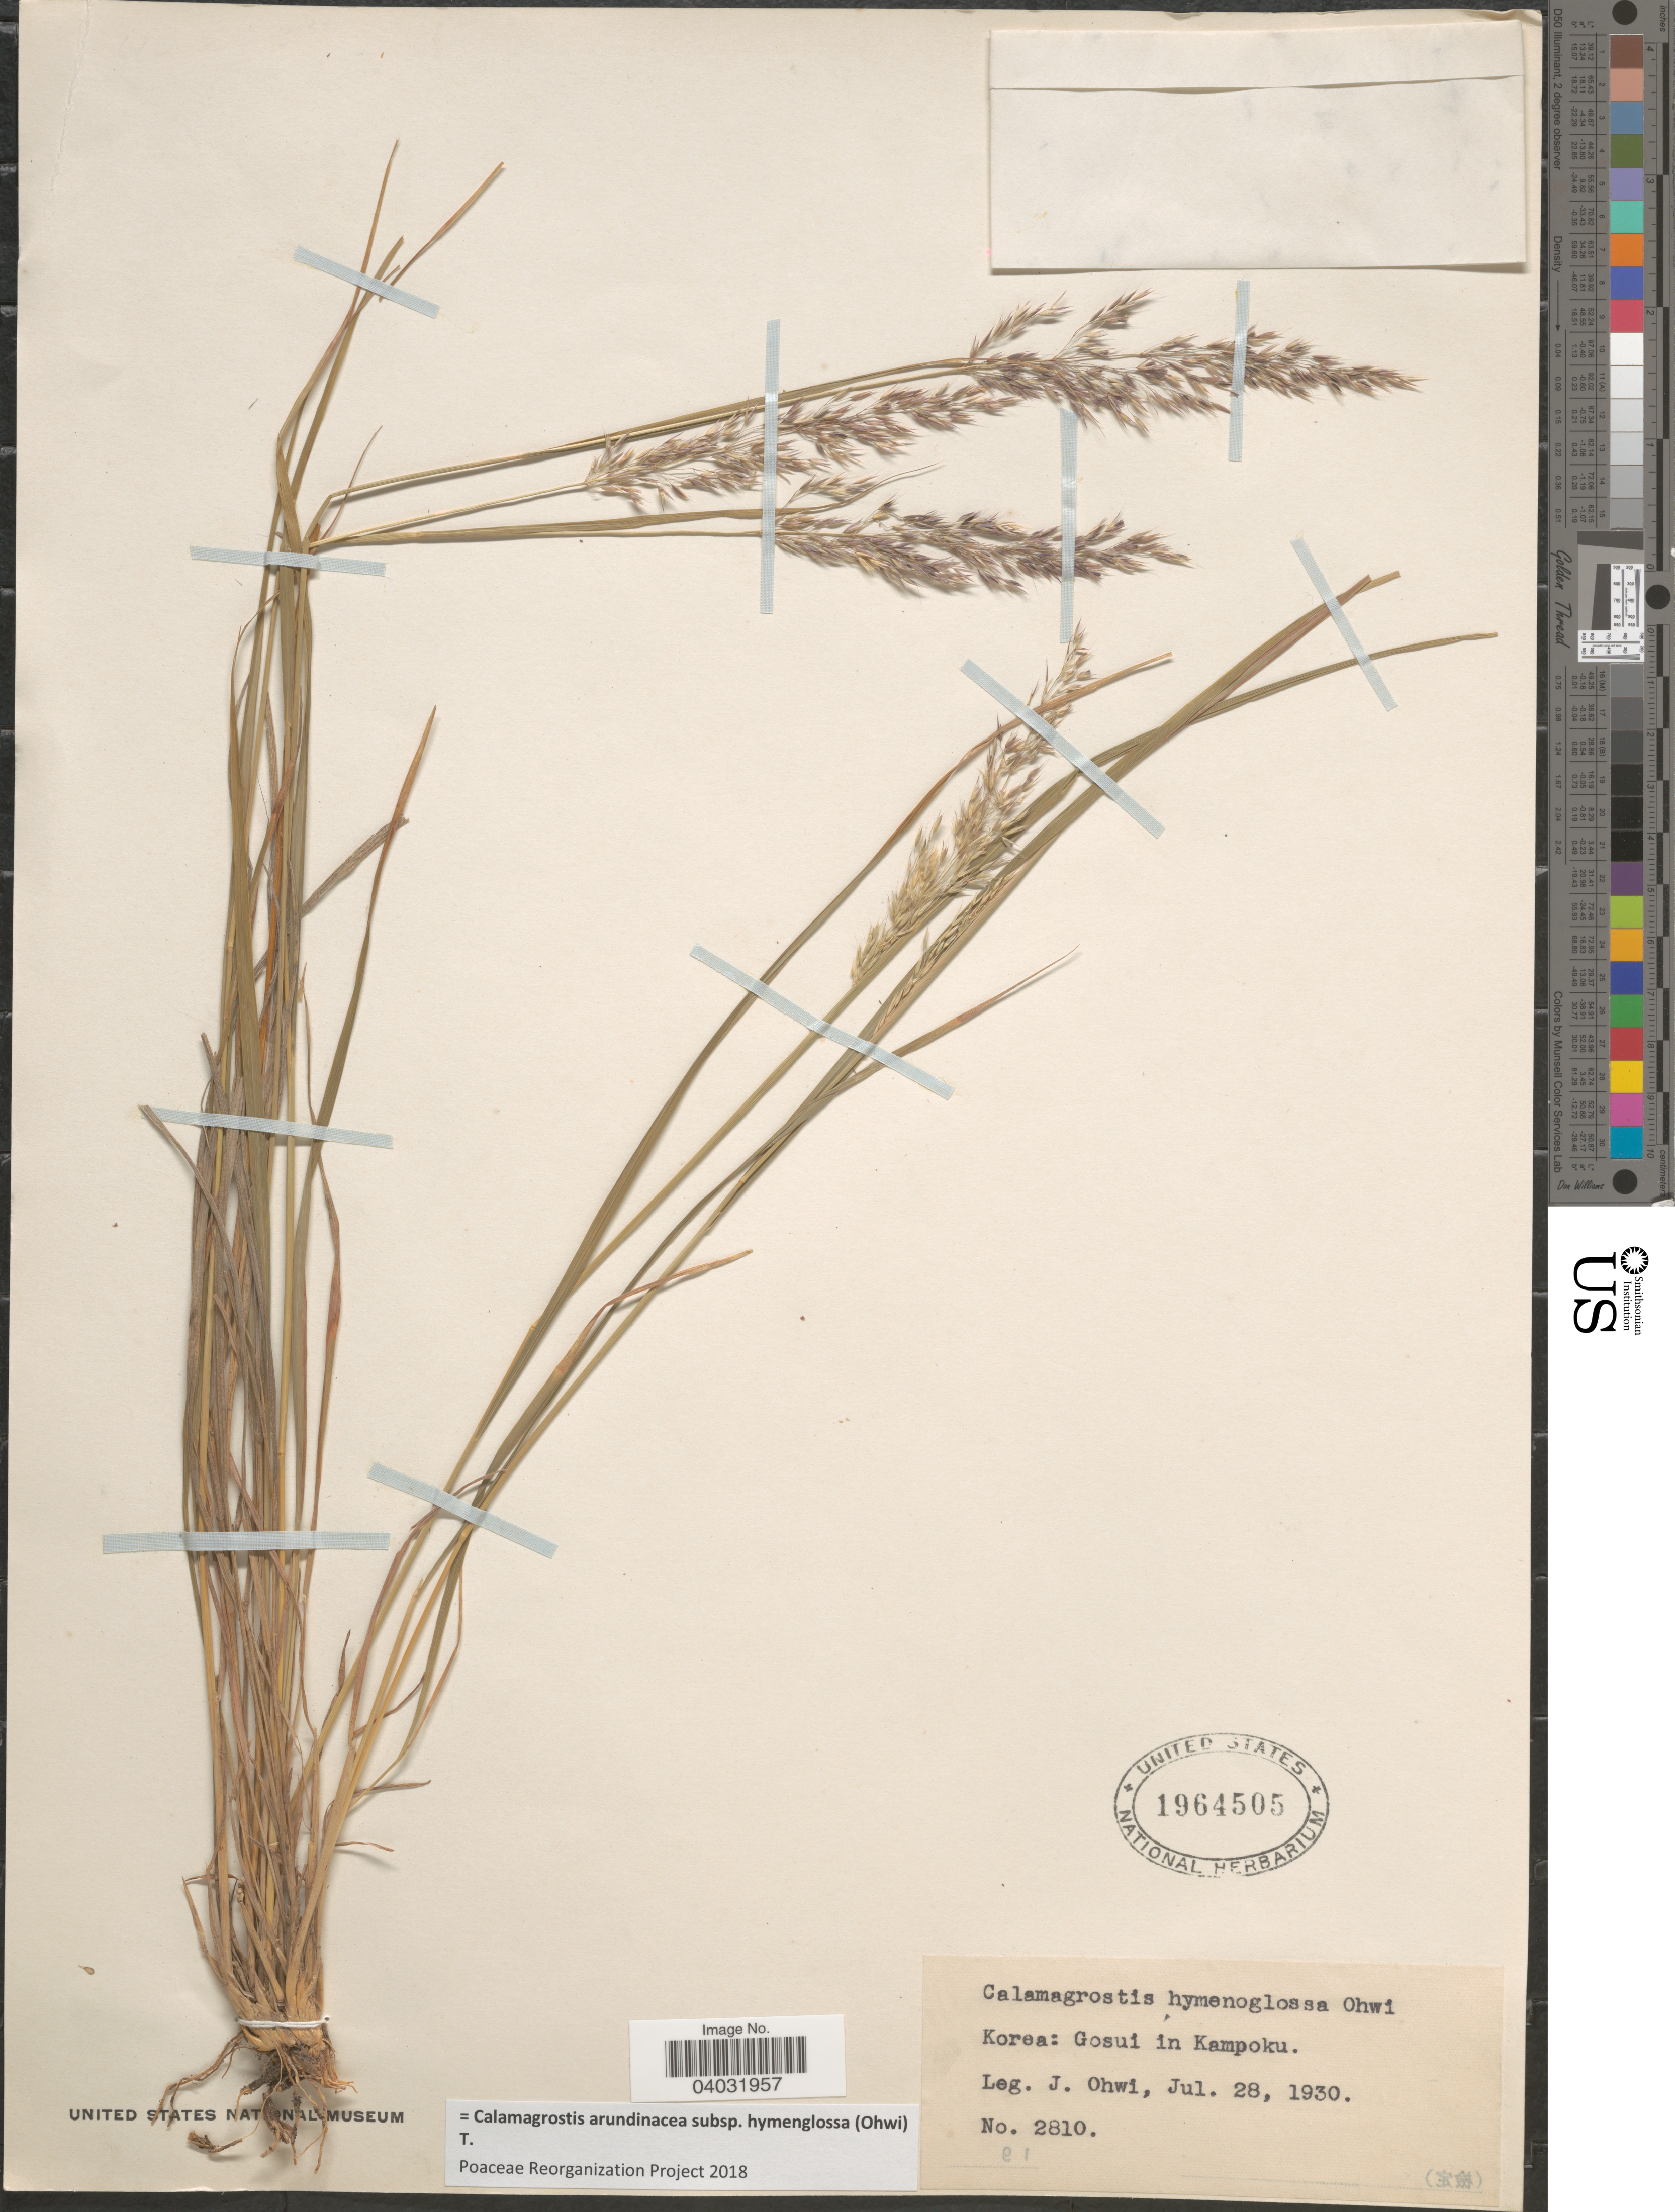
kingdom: Plantae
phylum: Tracheophyta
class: Liliopsida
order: Poales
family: Poaceae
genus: Calamagrostis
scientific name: Calamagrostis arundinacea subsp. hymenoglossa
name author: (Ohwi) T. Koyama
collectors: J. Ohwi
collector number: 2810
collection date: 1930-07-28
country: North Korea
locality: Korea: Gosui in Kampoku.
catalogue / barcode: US 1964505